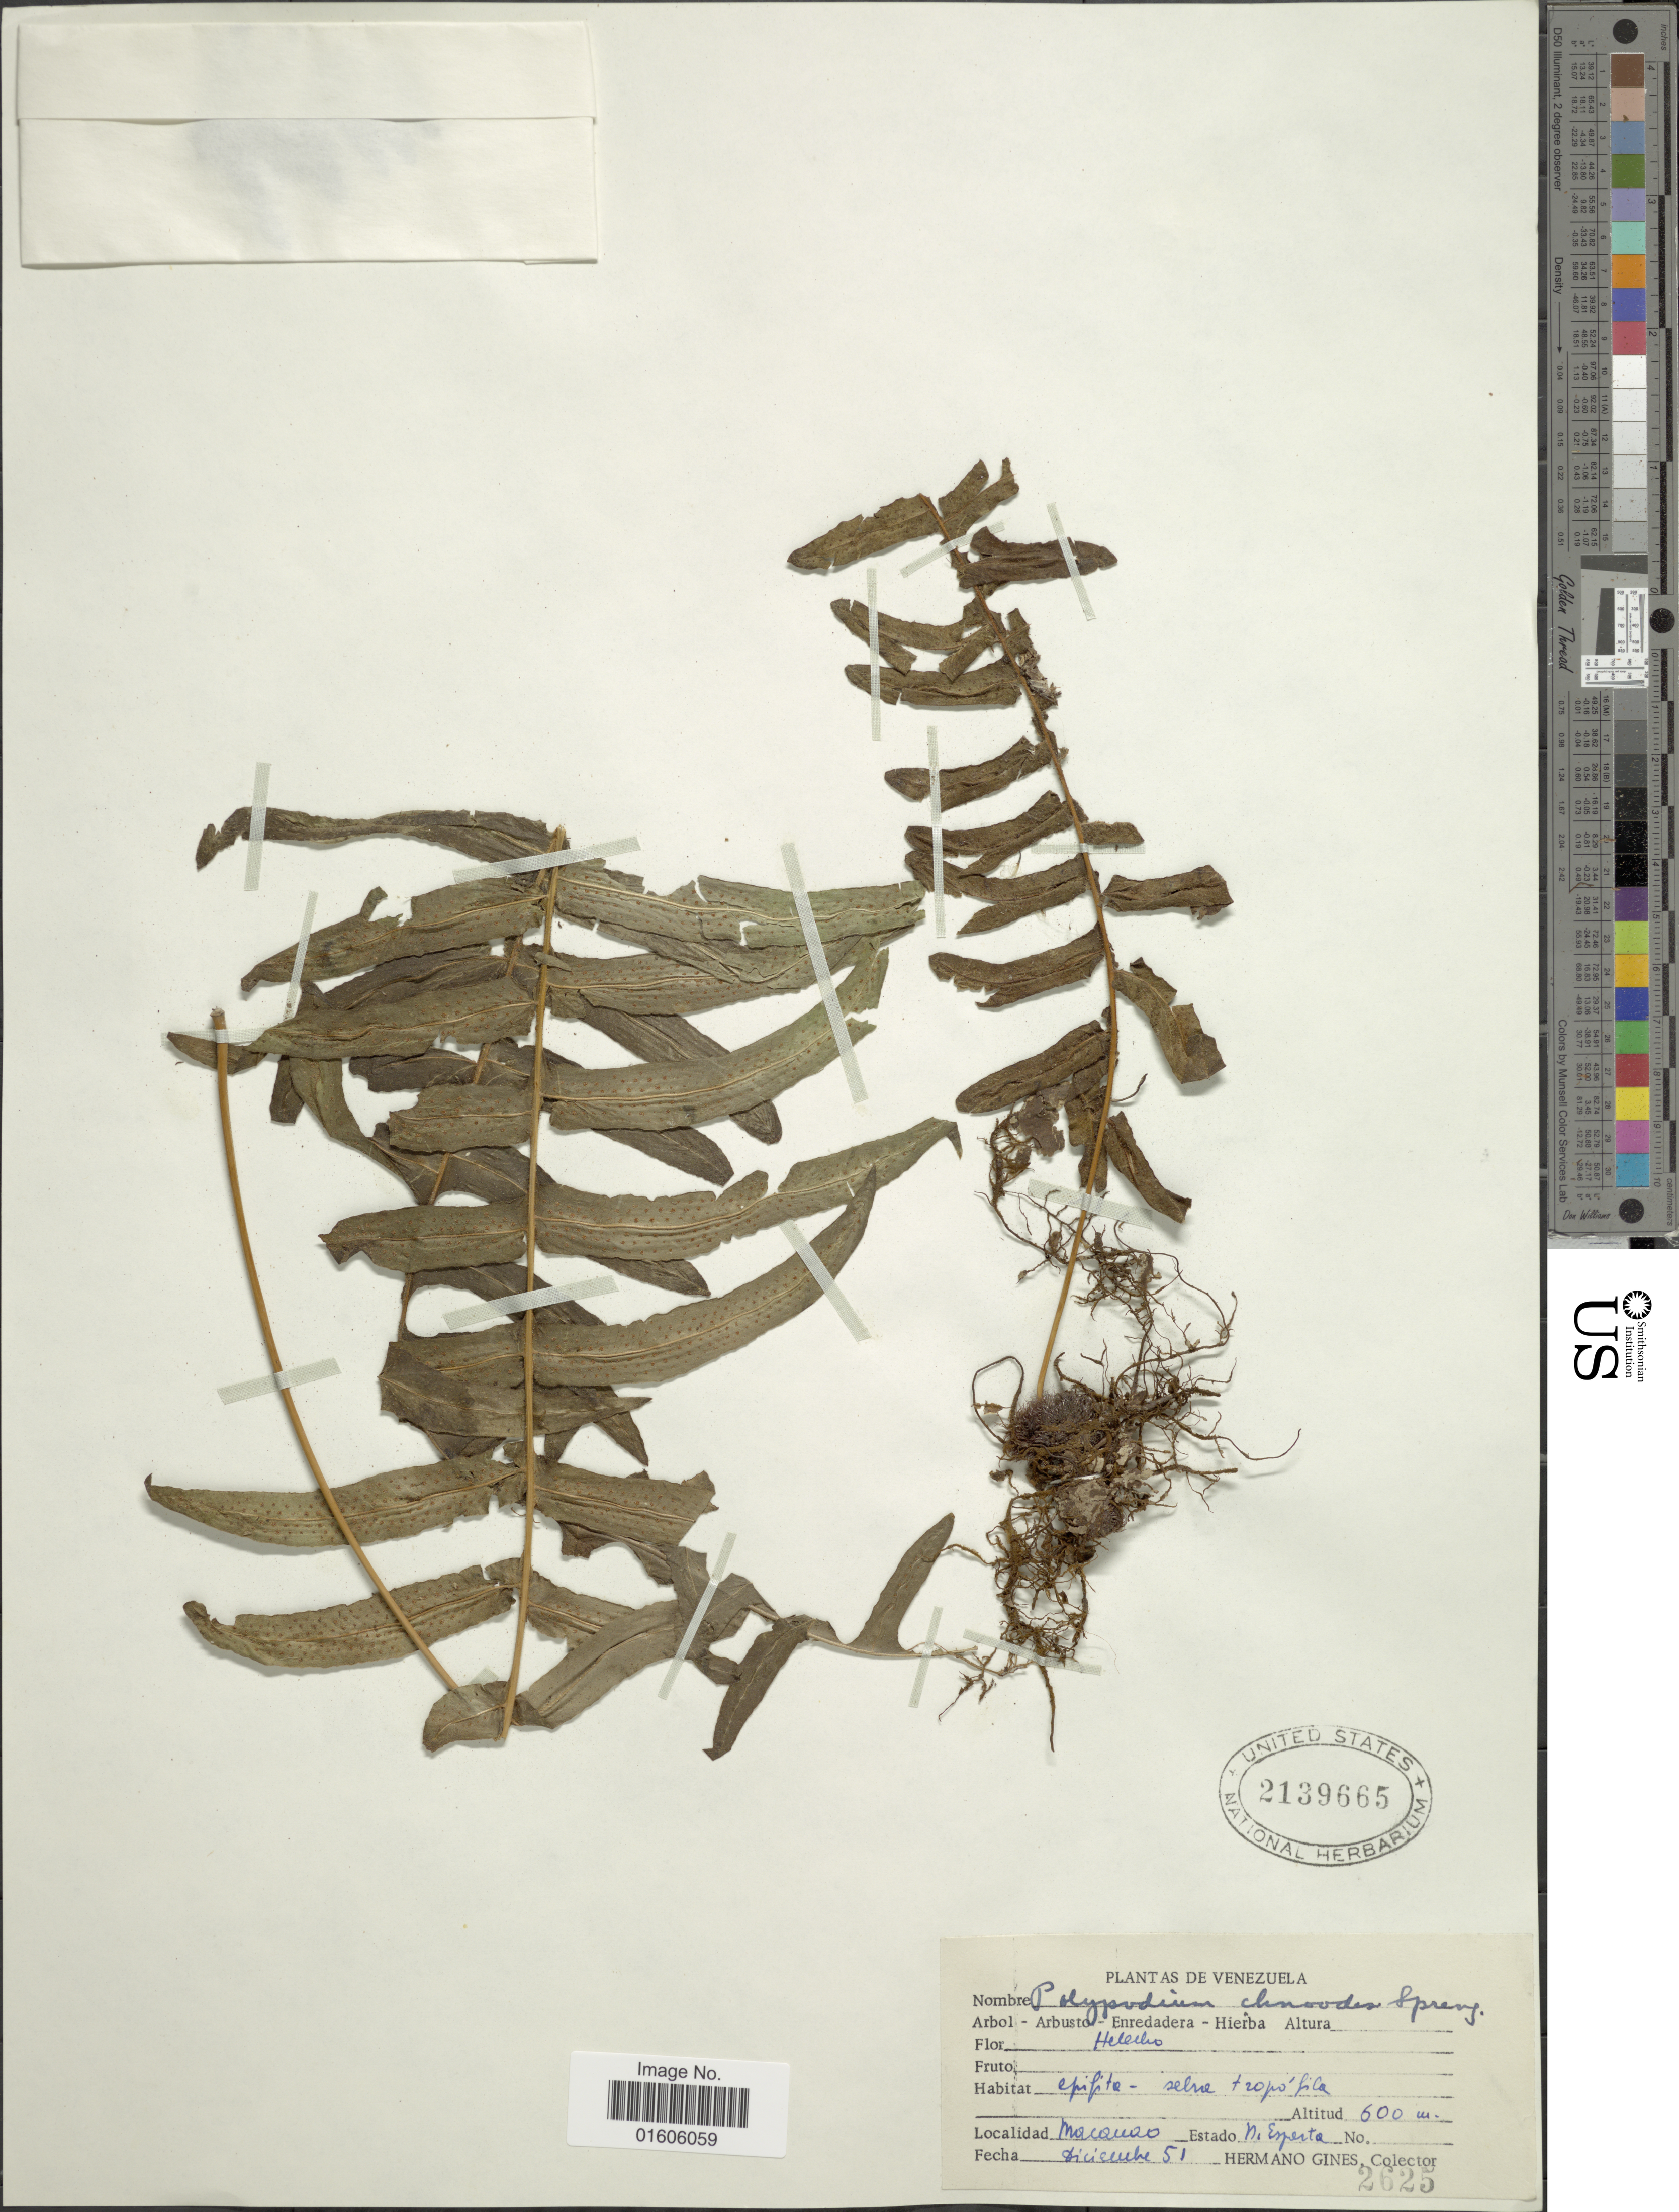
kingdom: Plantae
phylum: Tracheophyta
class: Polypodiopsida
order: Polypodiales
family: Polypodiaceae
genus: Serpocaulon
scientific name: Serpocaulon dissimile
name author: (L.) A.R. Sm.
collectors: Bro. Gines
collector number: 2625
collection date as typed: Transcribed d/m/y: /12/51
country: Venezuela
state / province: Nueva Esparta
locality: Macauao, Estado N. Esperta.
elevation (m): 600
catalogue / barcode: US 2139665